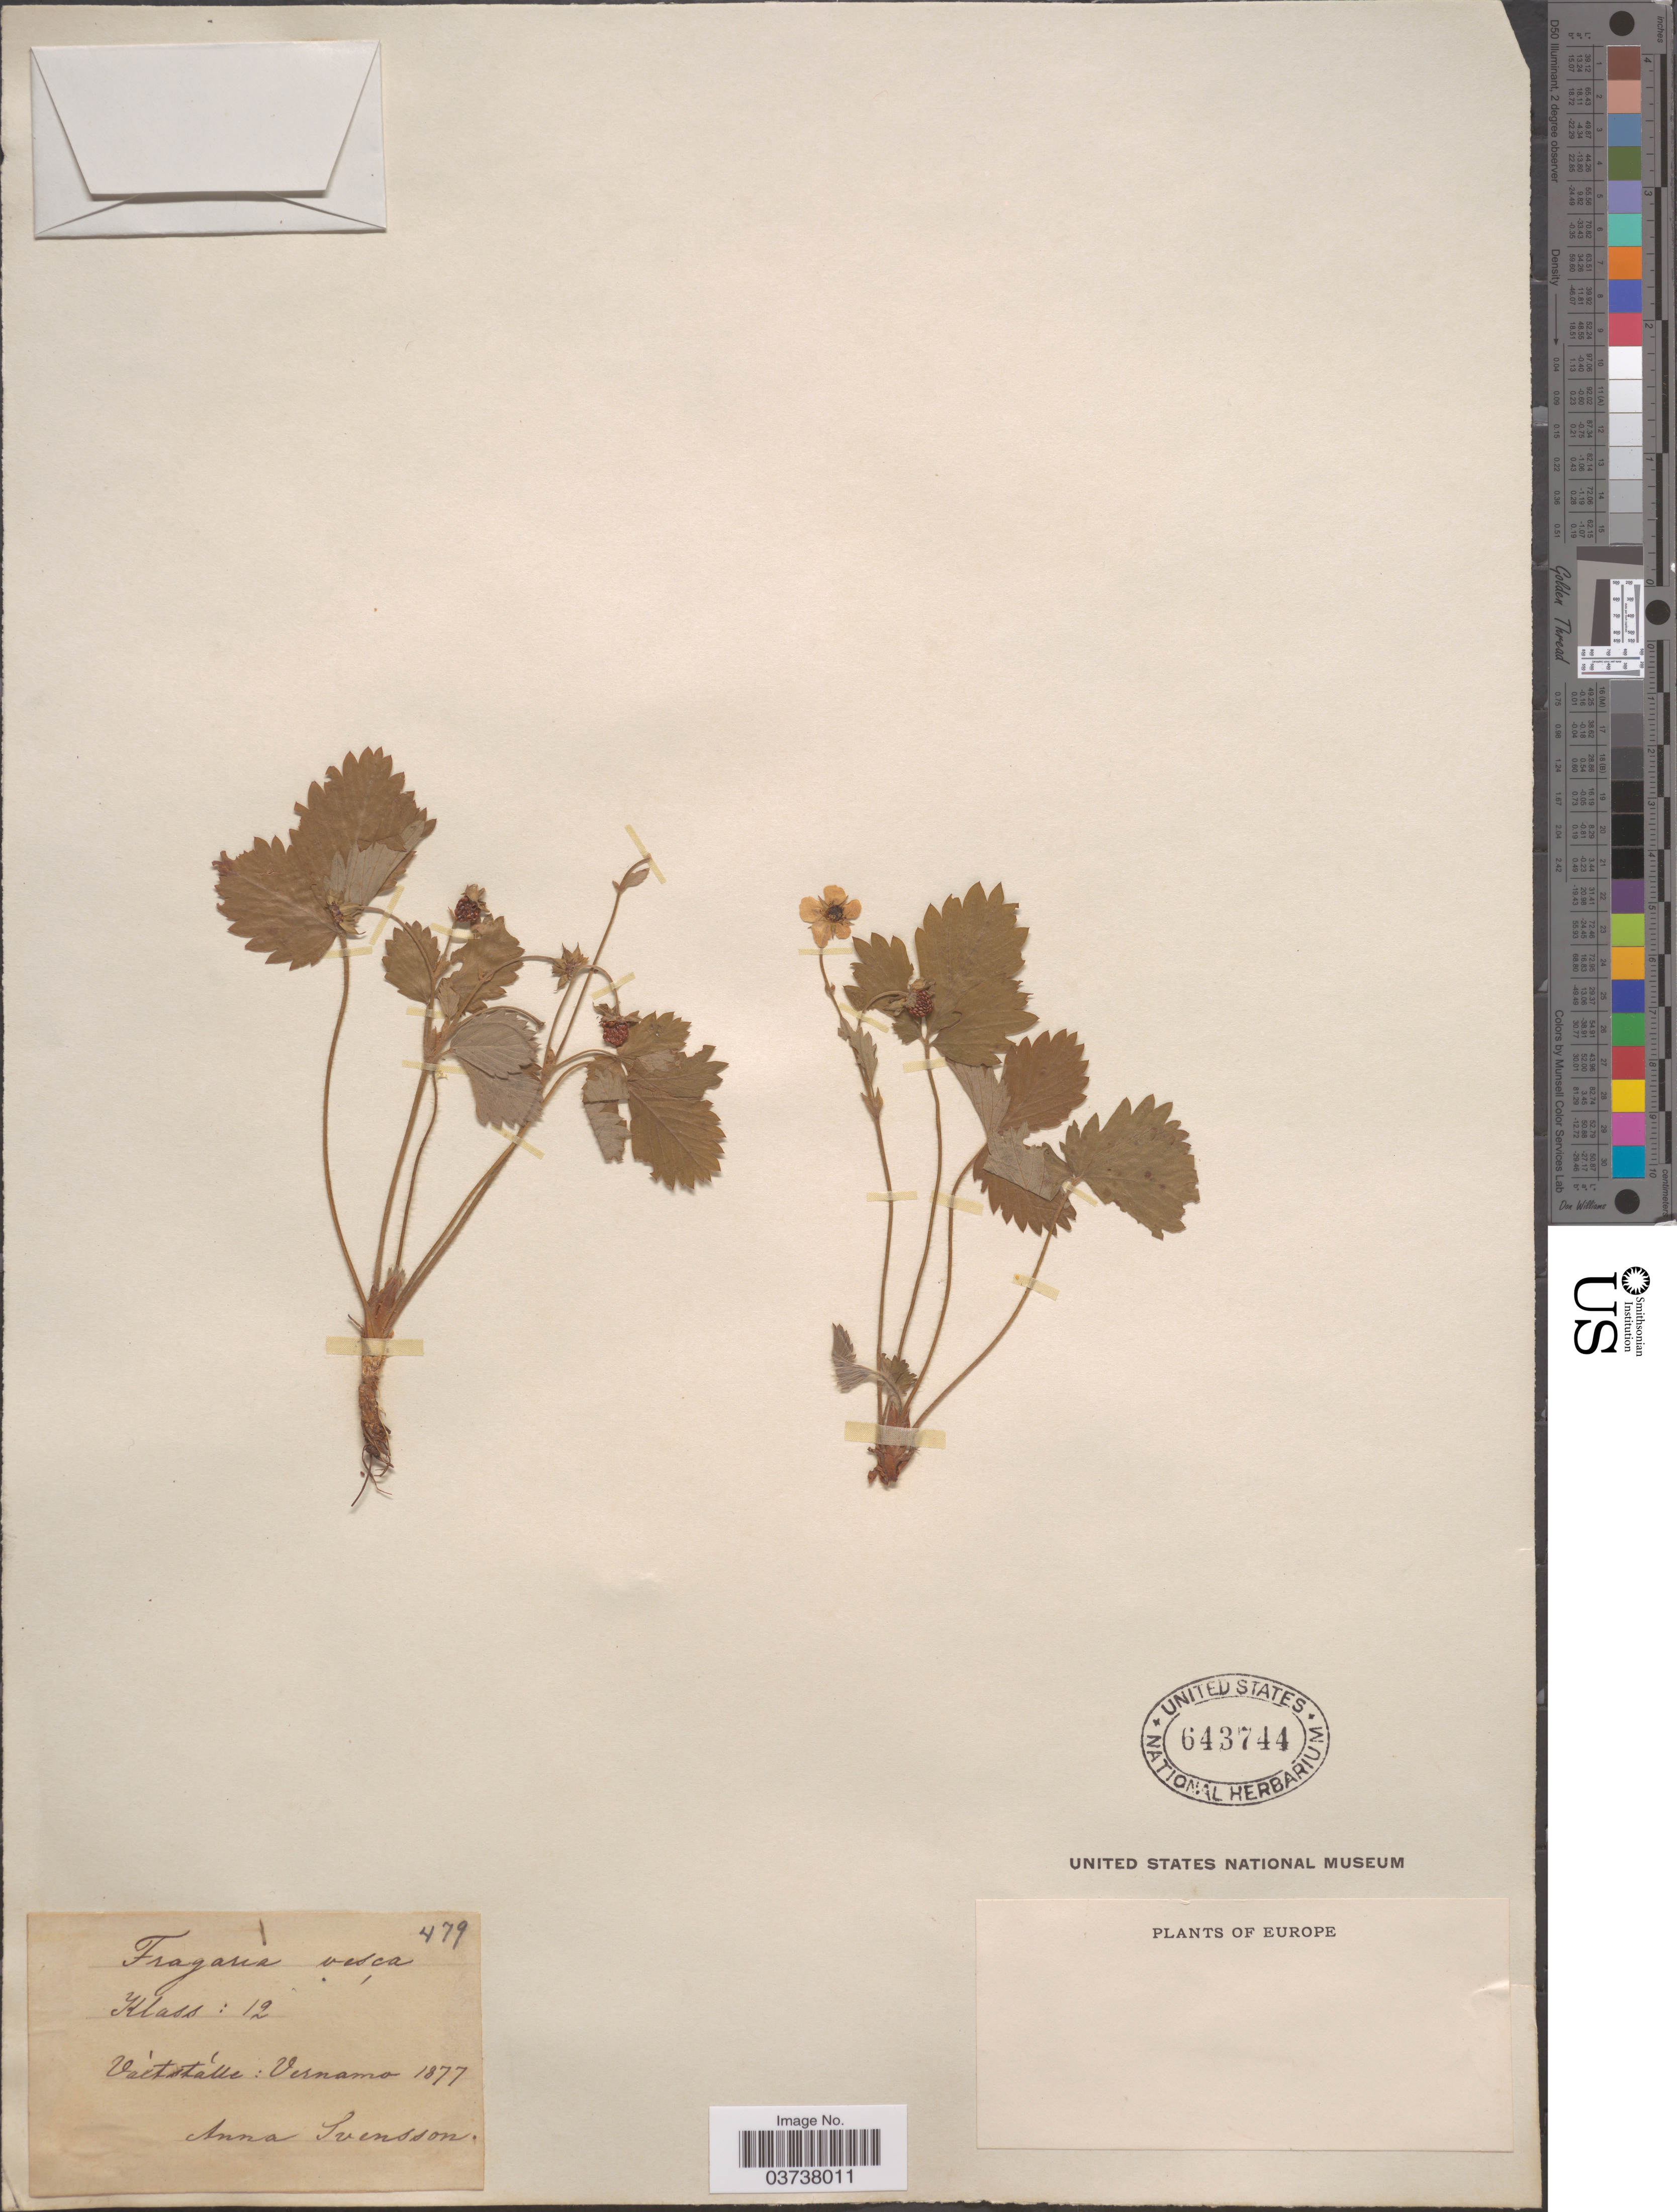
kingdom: Plantae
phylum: Tracheophyta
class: Magnoliopsida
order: Rosales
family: Rosaceae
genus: Fragaria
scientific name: Fragaria vesca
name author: L.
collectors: A. Svensson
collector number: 479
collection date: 1877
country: Sweden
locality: Vaxstalle: Vernamo [interpreted].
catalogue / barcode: US 643744